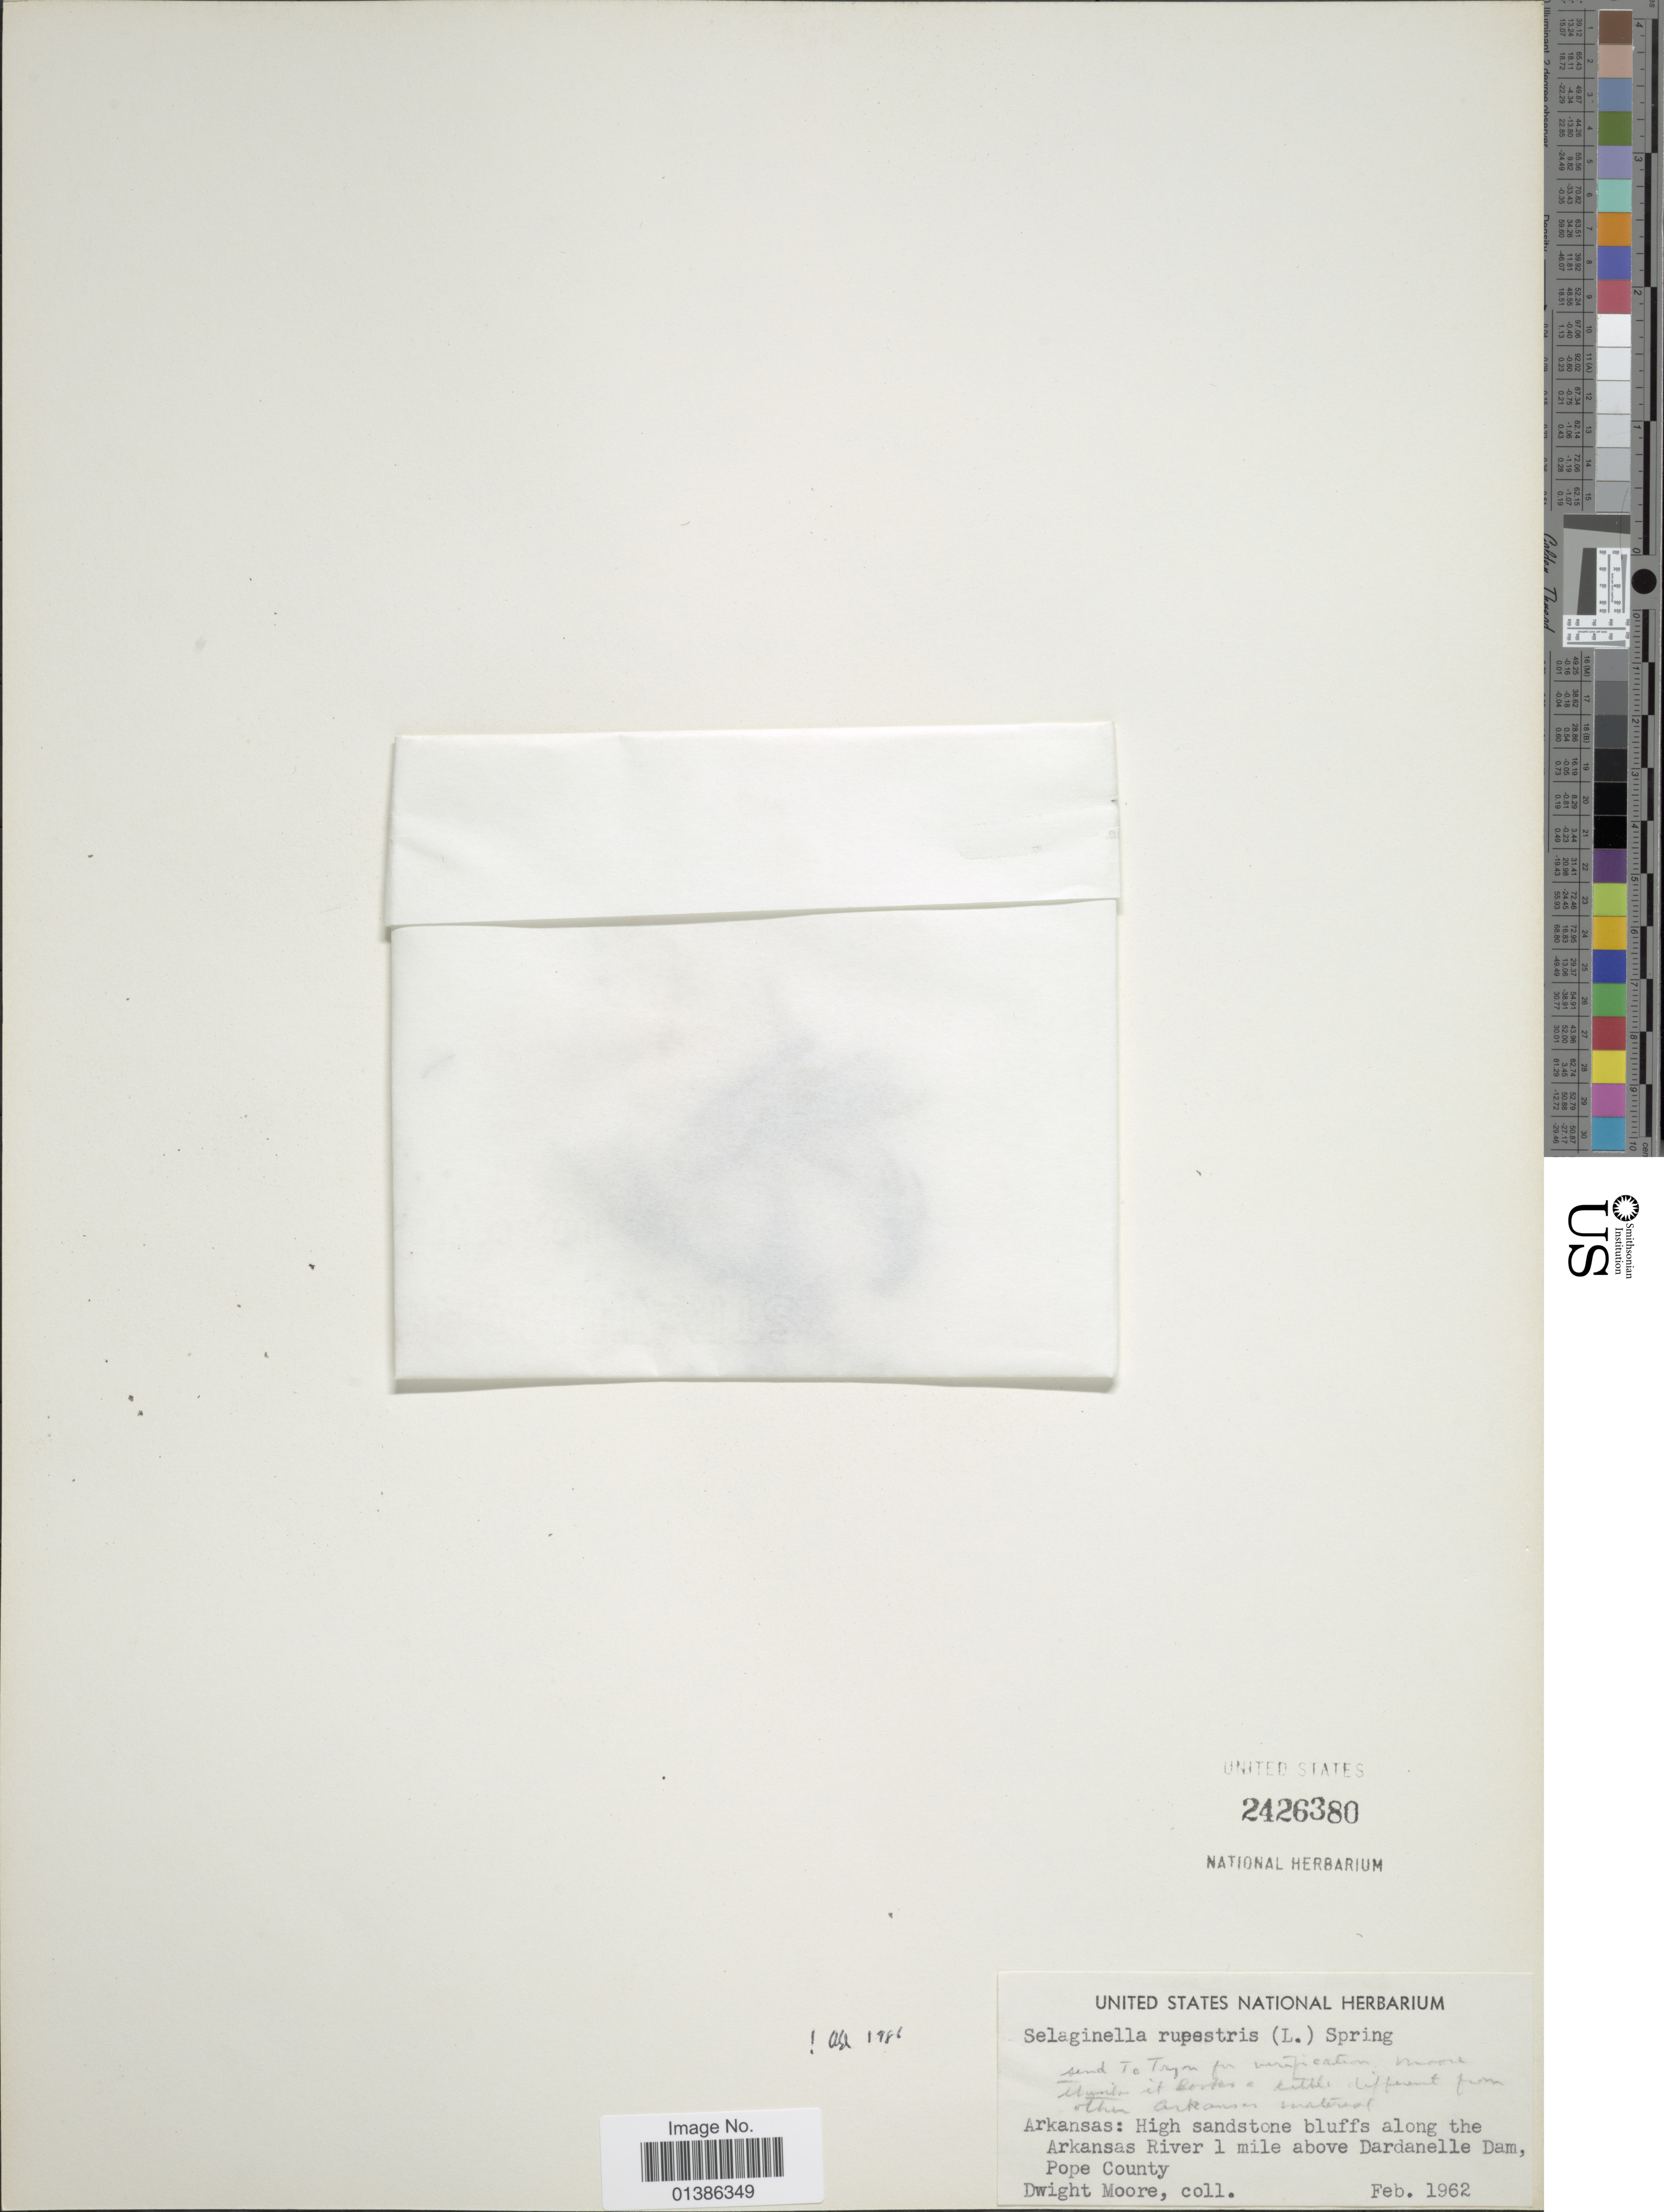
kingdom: Plantae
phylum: Tracheophyta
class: Lycopodiopsida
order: Selaginellales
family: Selaginellaceae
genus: Selaginella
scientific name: Selaginella rupestris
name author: (L.) Spring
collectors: D. Moore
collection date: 1962-02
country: United States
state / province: Arkansas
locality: High sandstone bluffs along the Arkansas River 1 mile above Dardanelle Dam, Pope County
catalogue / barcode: US 2426380